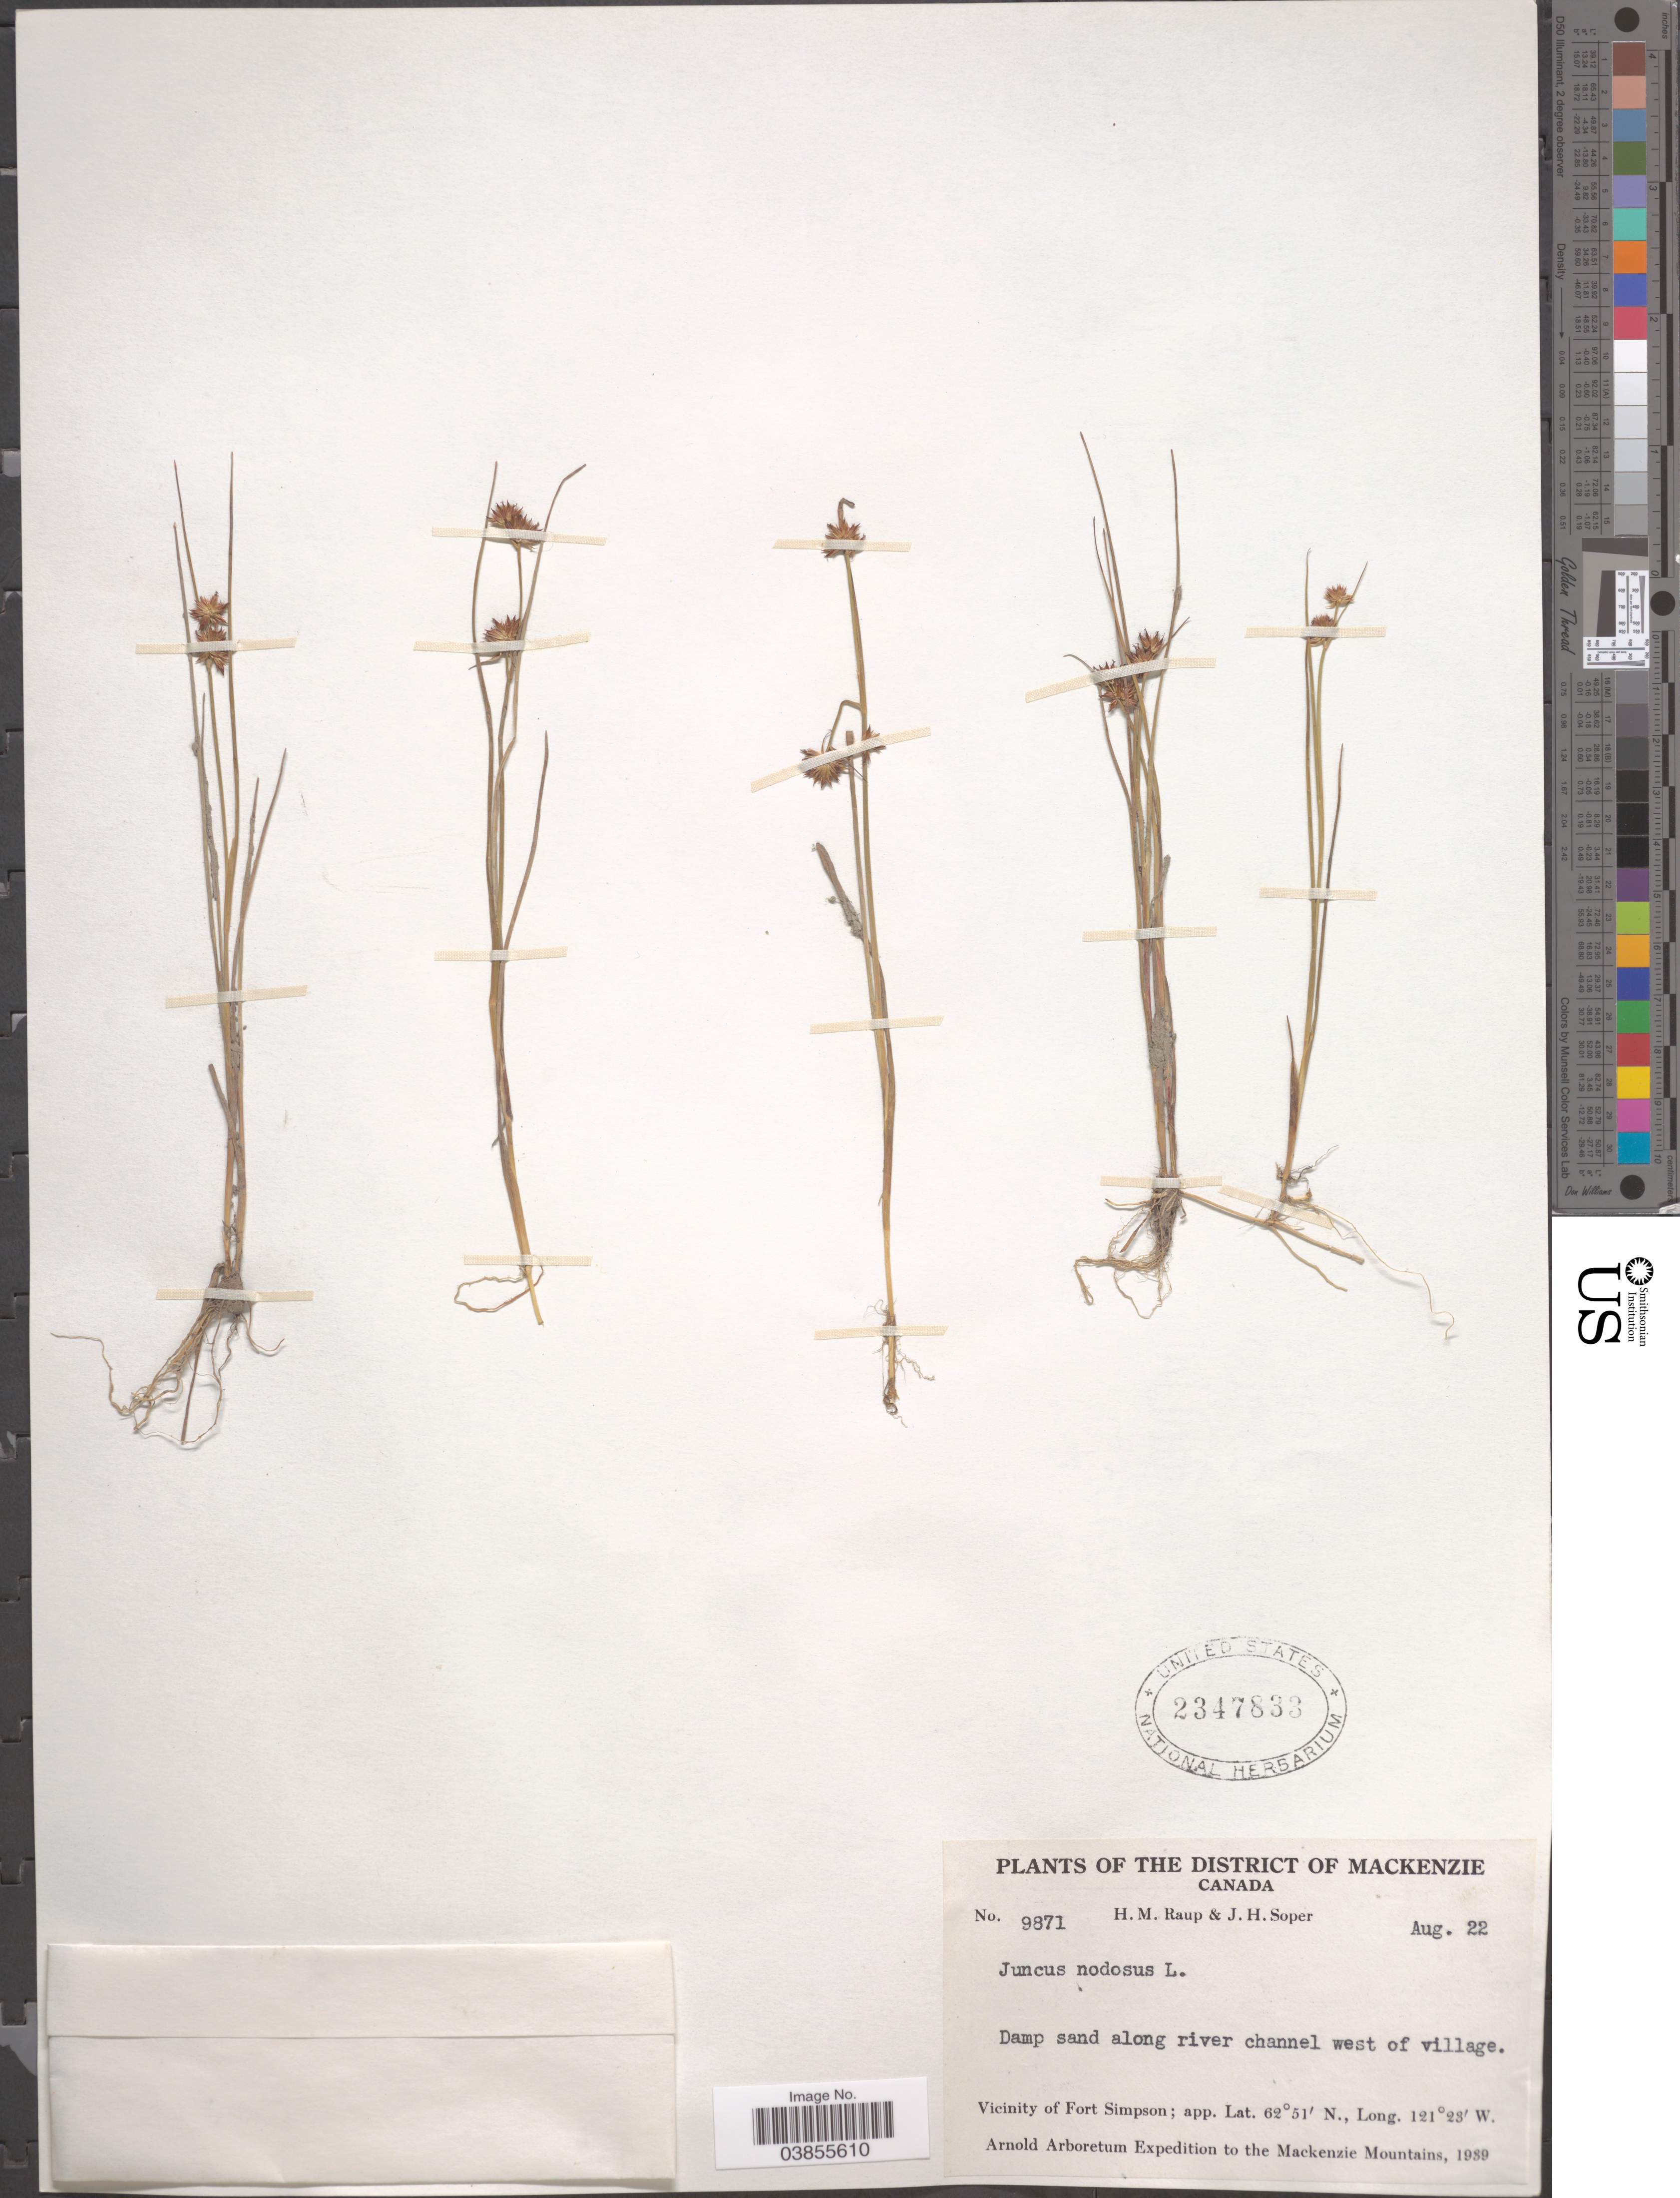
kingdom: Plantae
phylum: Tracheophyta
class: Liliopsida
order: Poales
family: Juncaceae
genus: Juncus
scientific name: Juncus nodosus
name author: L.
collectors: H. Raup & J. H. Soper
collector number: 9871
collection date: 1939-08-22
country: Canada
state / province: Northwest Territories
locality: District of Mackenzie. Damp sand along river channel west of village. Vicinity of Fort Simpson. Mackenzie Mountains.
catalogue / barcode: US 2347833